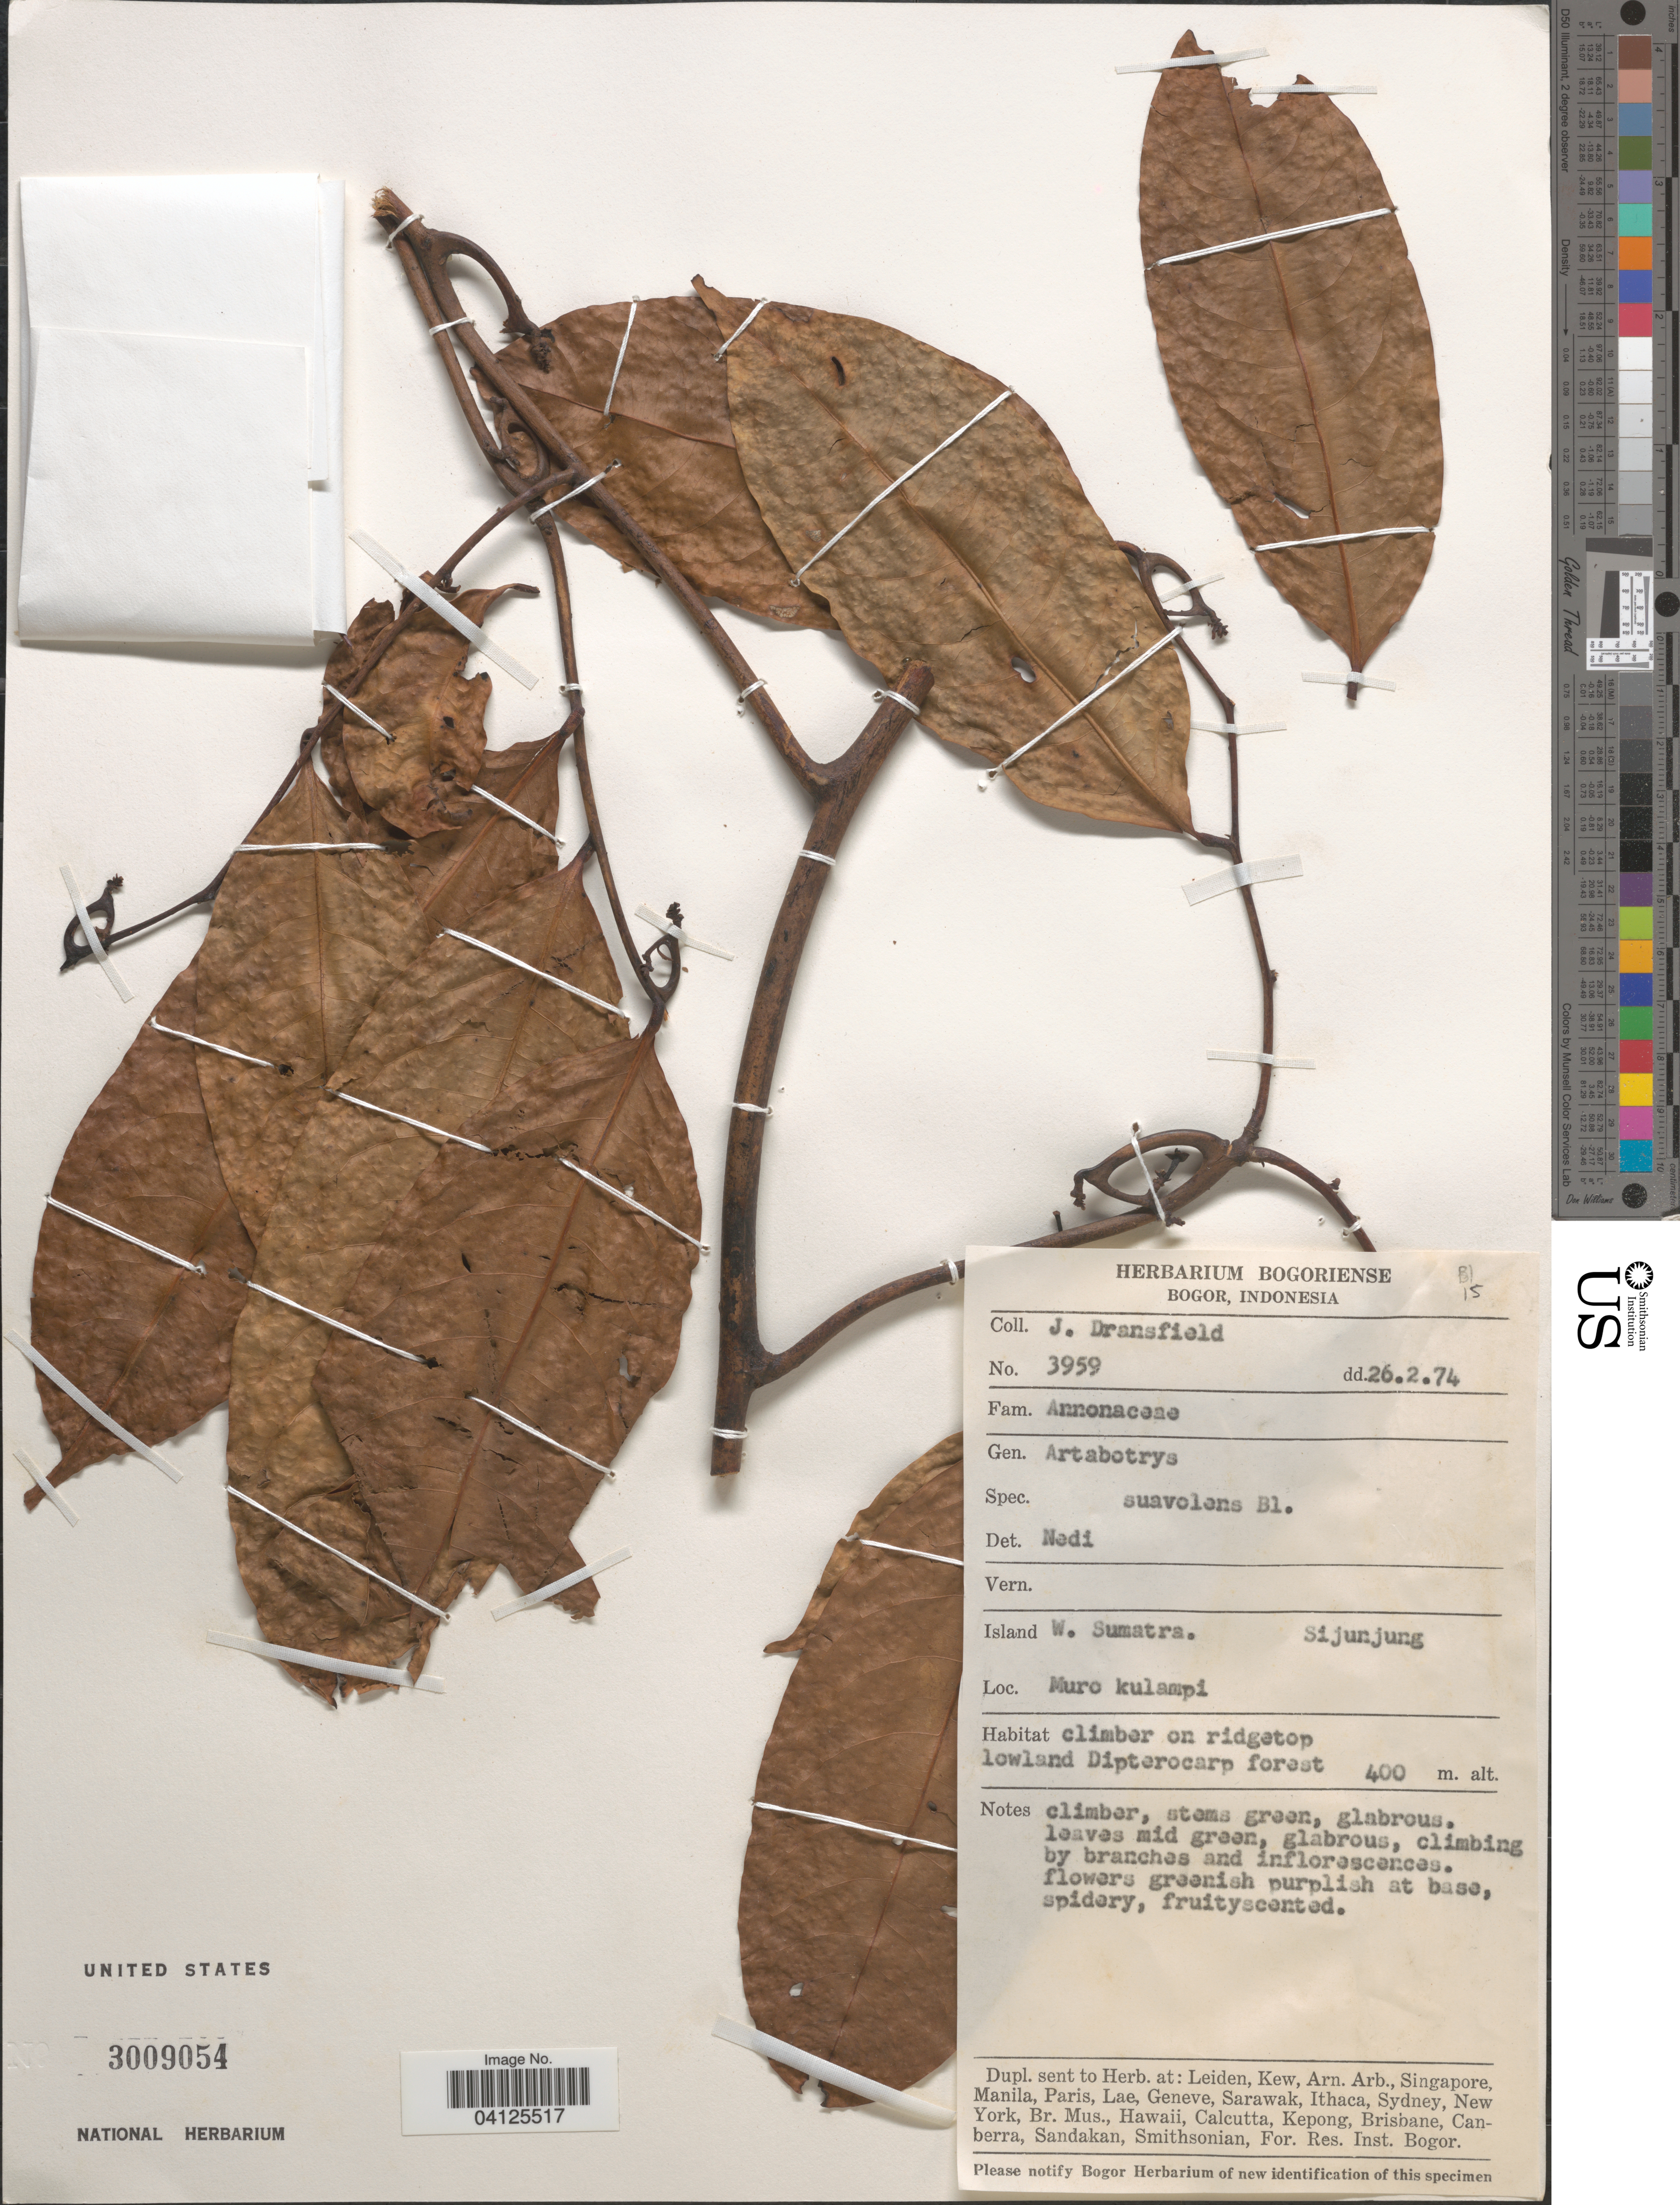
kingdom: Plantae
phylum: Tracheophyta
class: Magnoliopsida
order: Magnoliales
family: Annonaceae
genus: Artabotrys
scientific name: Artabotrys suaveolens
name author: (Blume) Blume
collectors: J. Dransfield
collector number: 3959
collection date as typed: Transcribed d/m/y: 26/2/74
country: Indonesia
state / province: Sumatra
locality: Island W. Sumatra. Sijunjung. Muro kulampi.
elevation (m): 400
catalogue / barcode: US 3009054